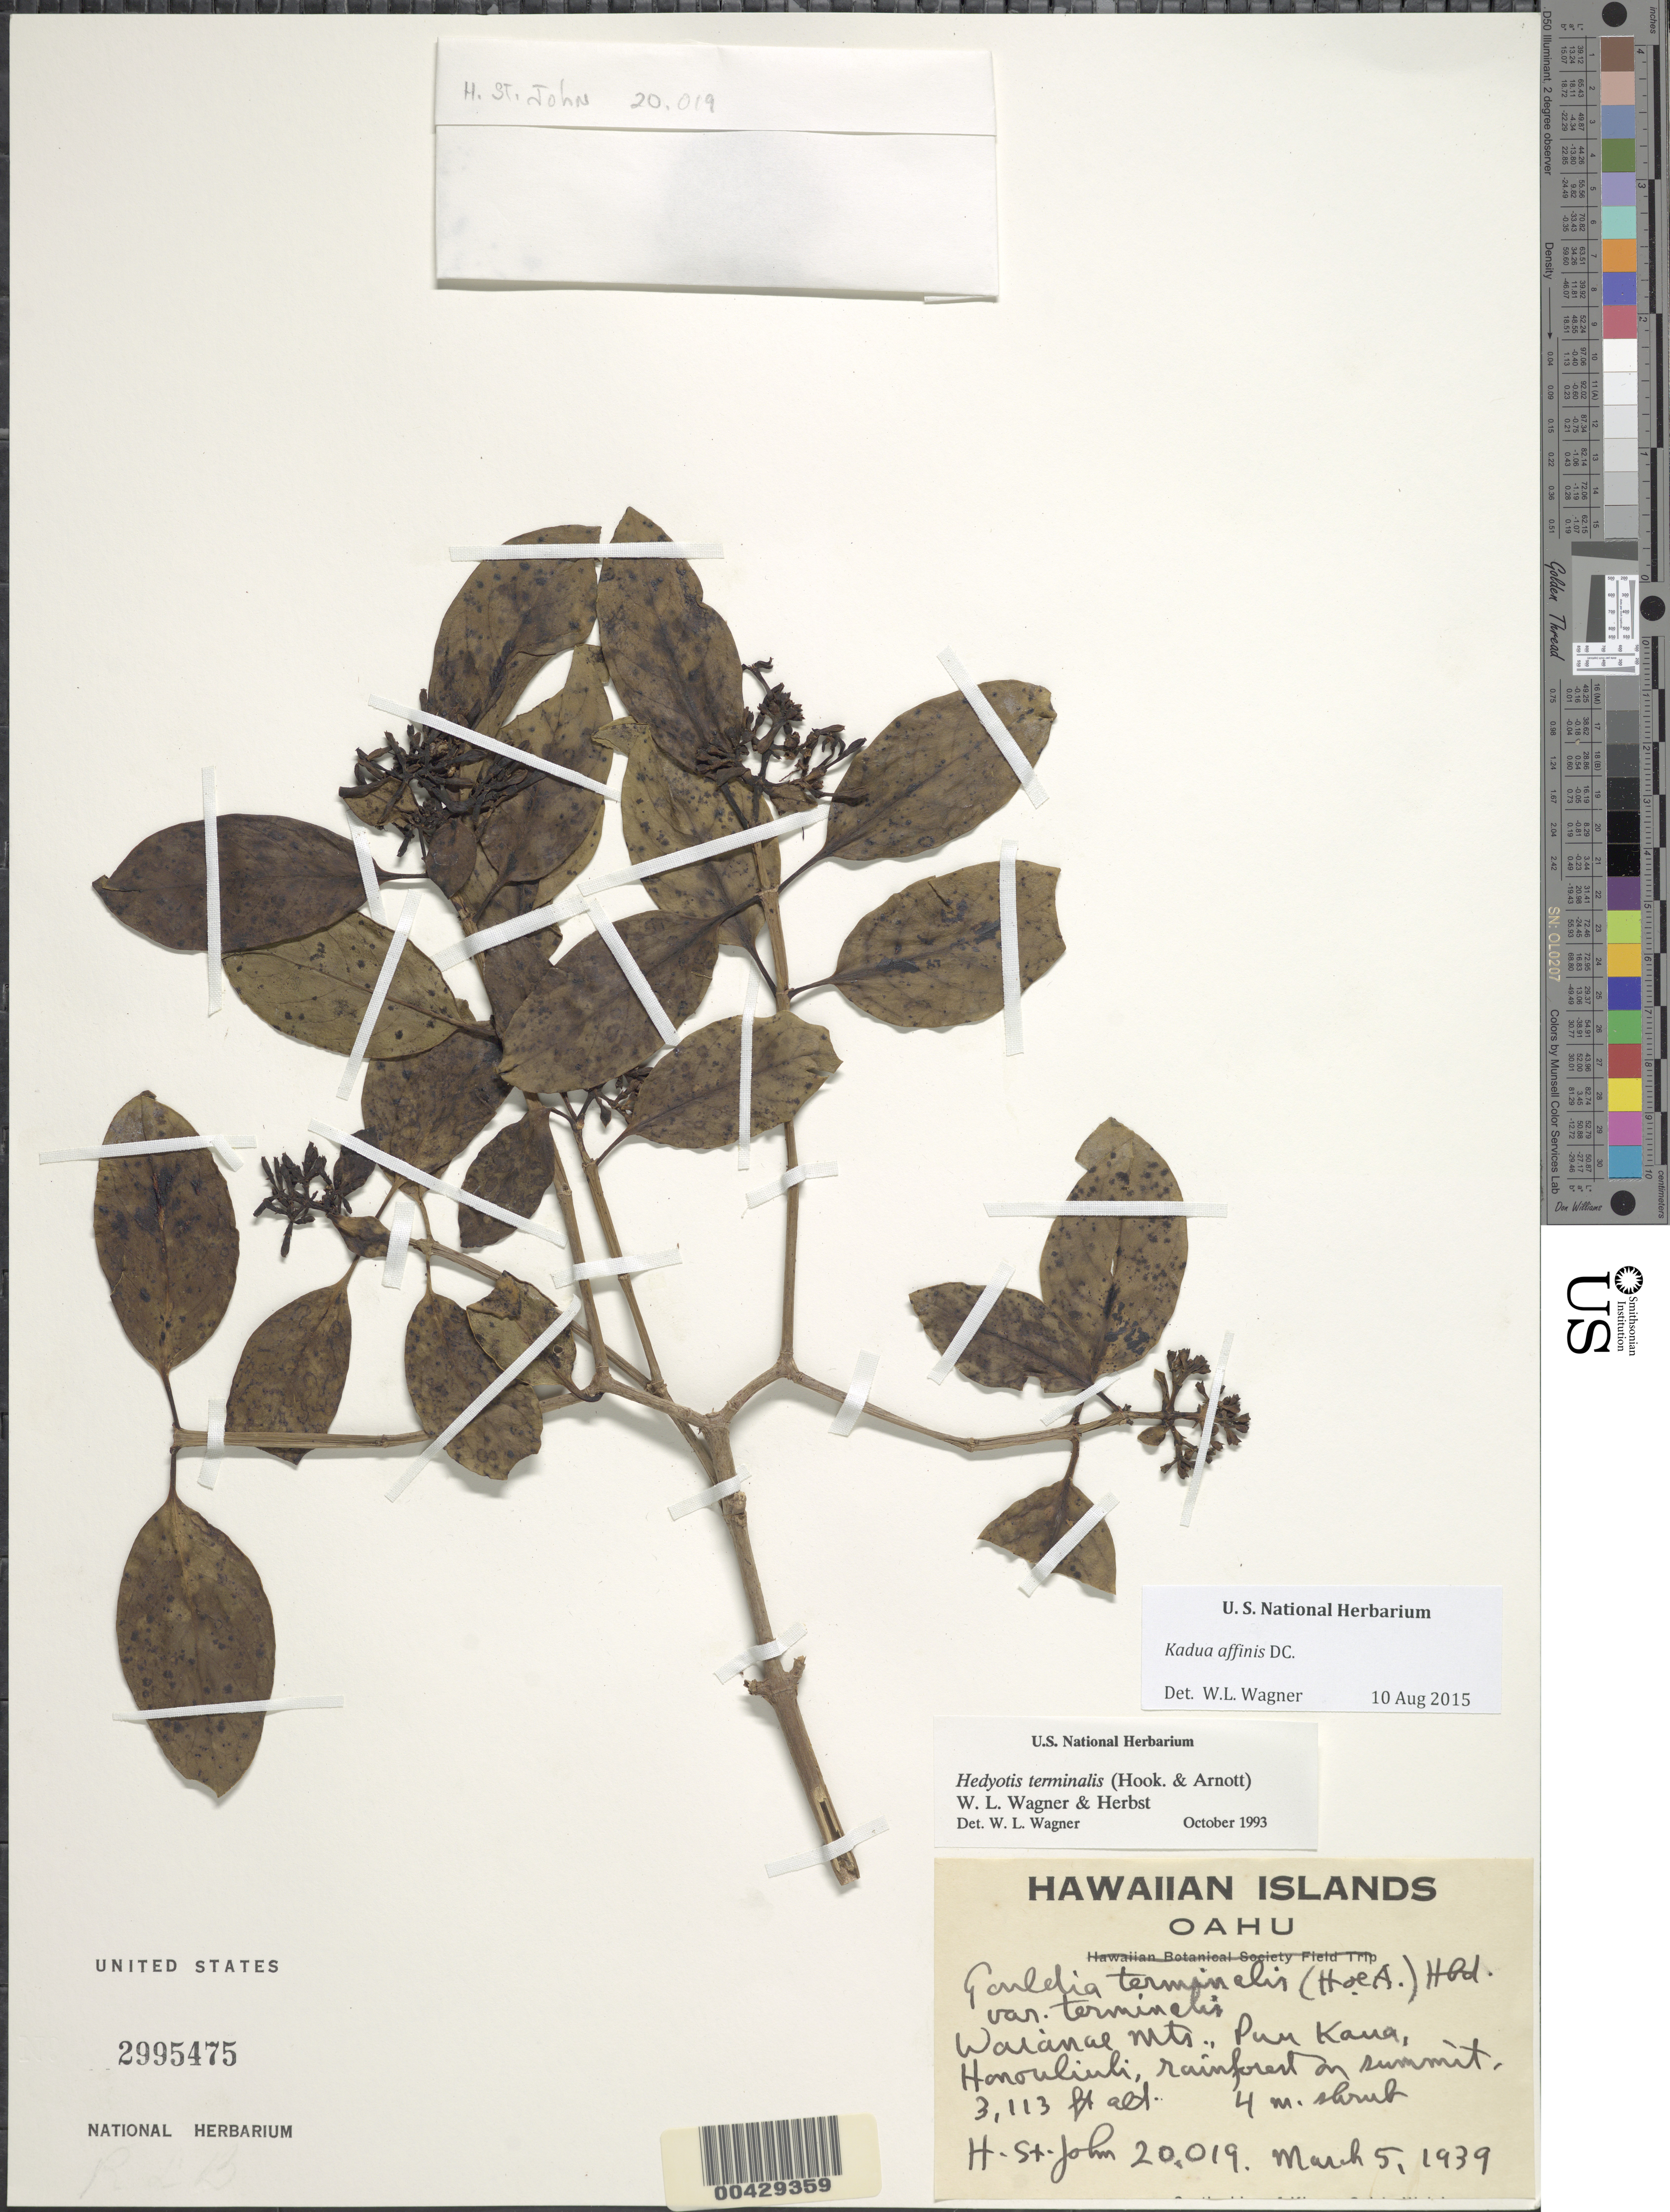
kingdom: Plantae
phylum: Tracheophyta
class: Magnoliopsida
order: Gentianales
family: Rubiaceae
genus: Kadua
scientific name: Kadua affinis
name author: DC.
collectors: H. St. John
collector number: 20019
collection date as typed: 5 Mar 1939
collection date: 1939-03-05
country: United States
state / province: Hawaii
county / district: Honolulu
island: Oahu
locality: Waianae Mountains, Puu Kaua, Honouliuli, rainforest on summit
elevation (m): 949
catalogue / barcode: US 2995475